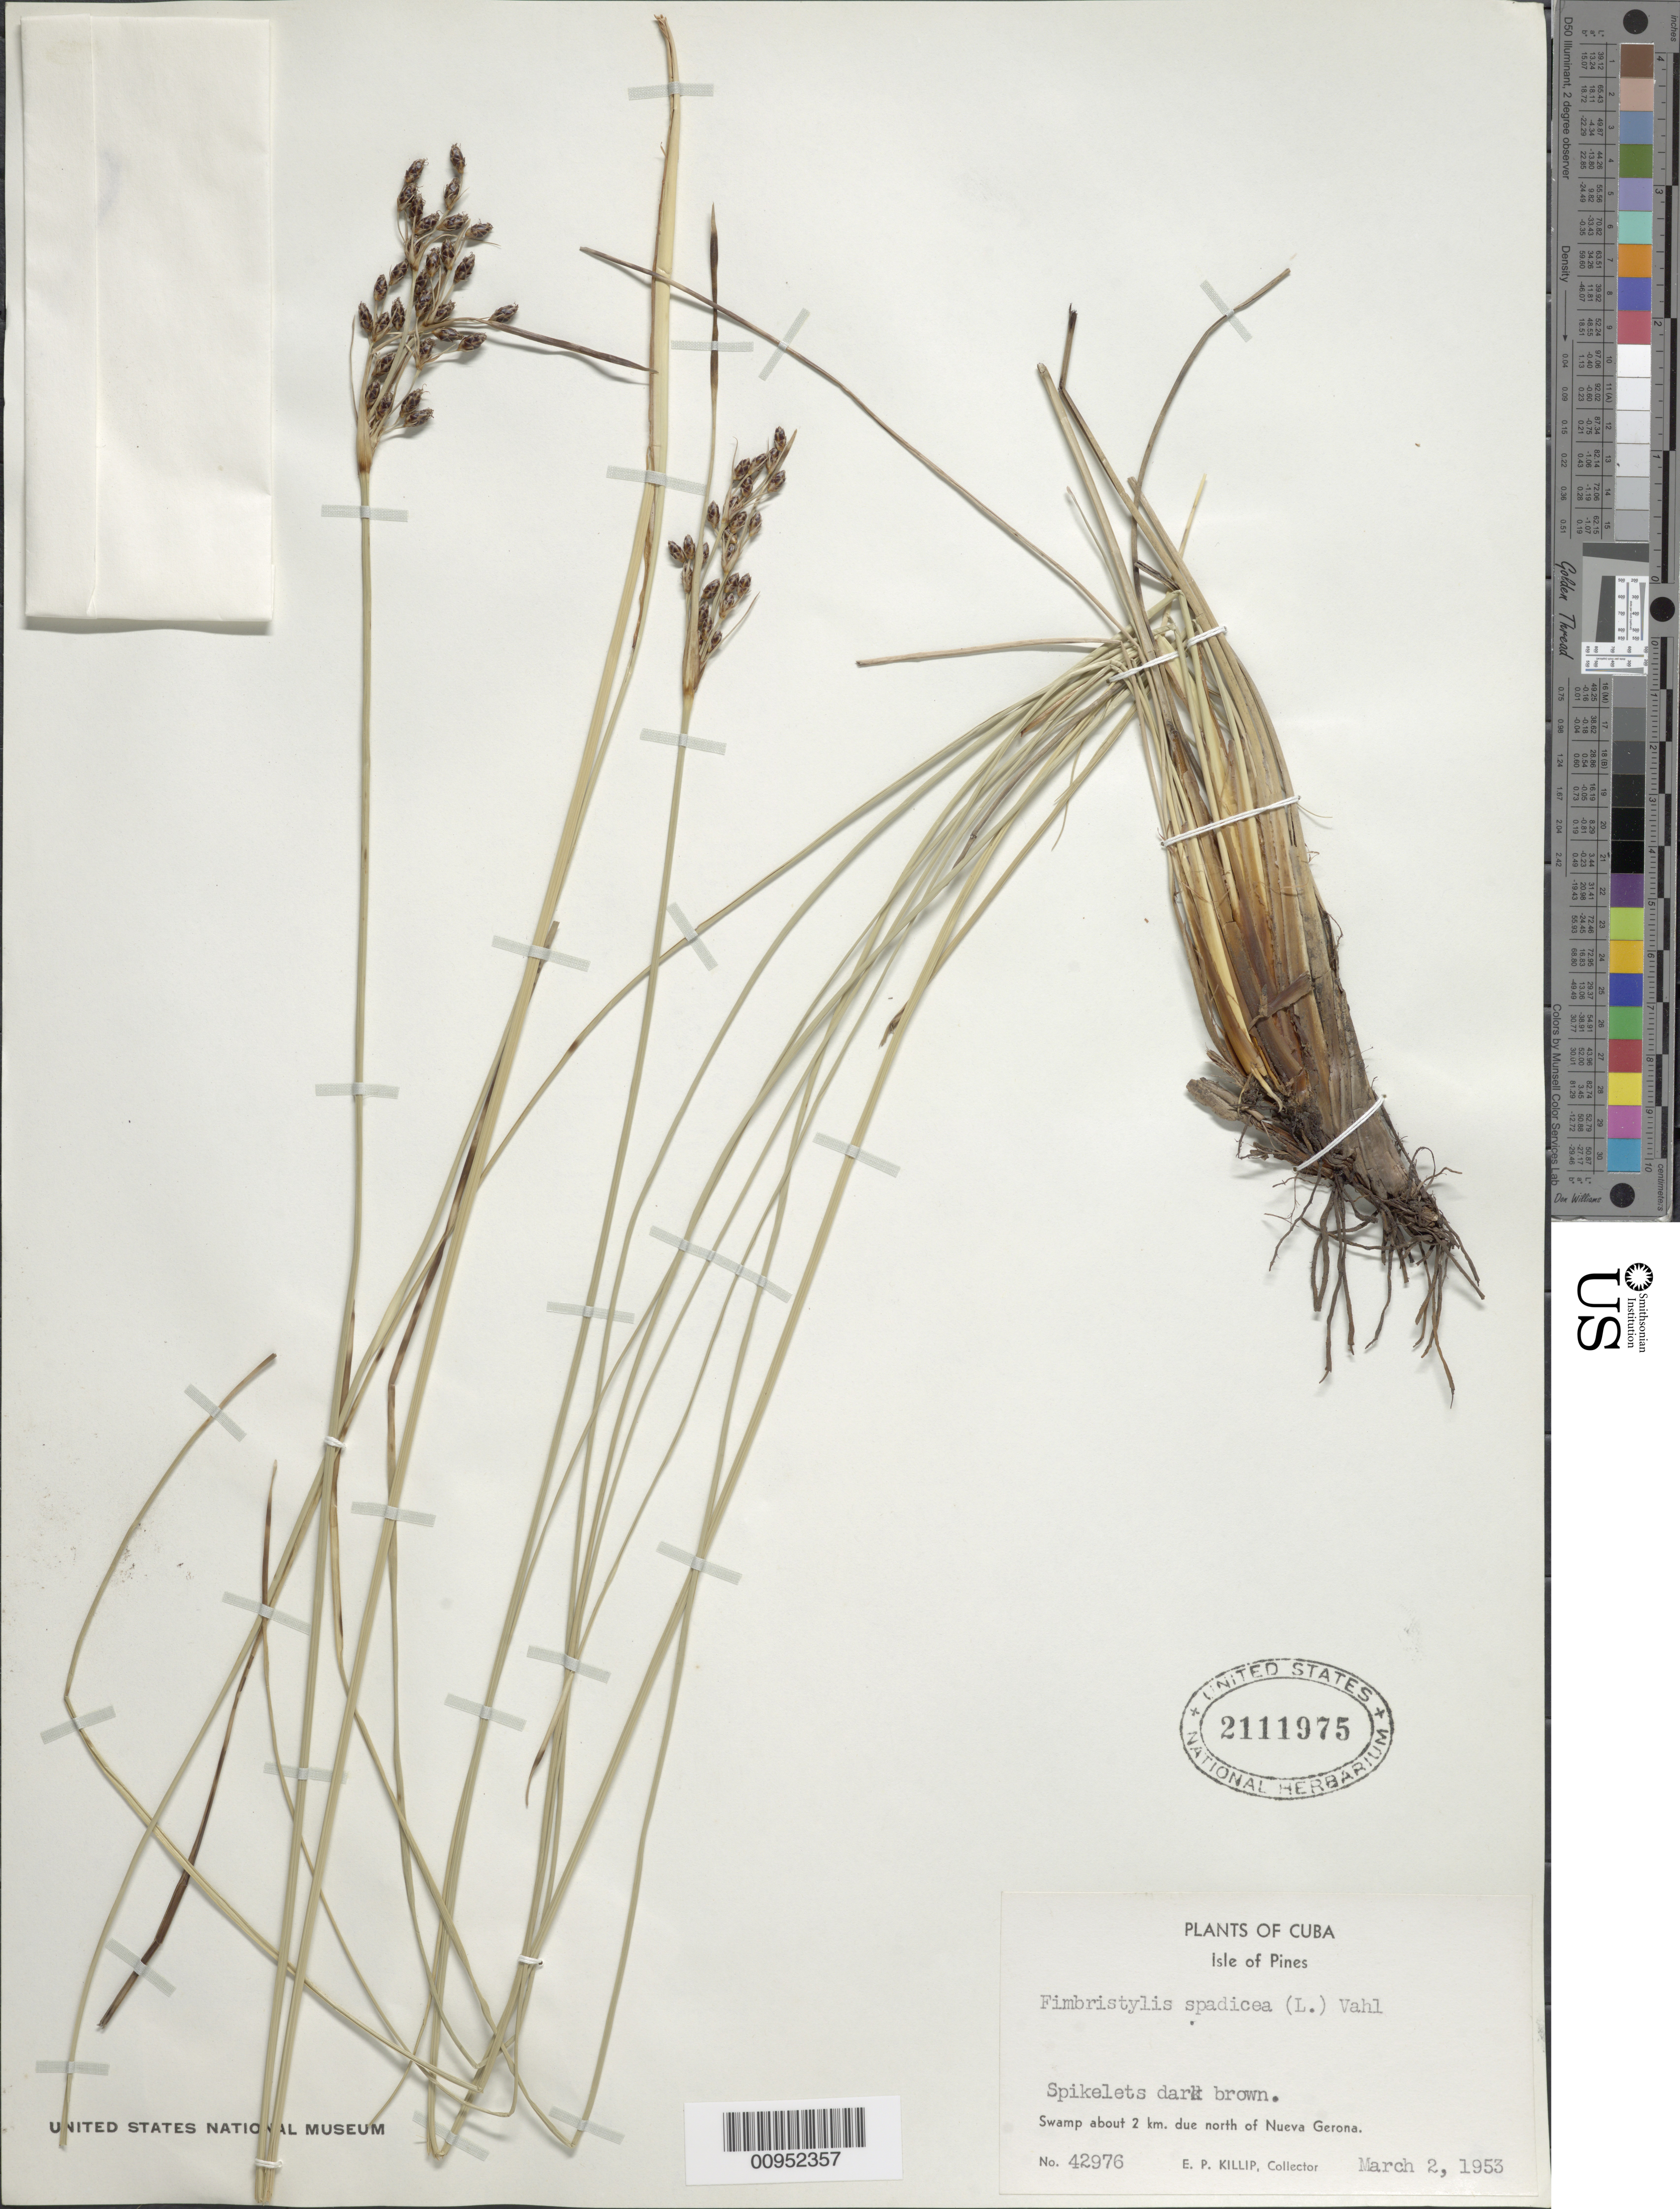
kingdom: Plantae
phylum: Tracheophyta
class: Liliopsida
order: Poales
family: Cyperaceae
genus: Fimbristylis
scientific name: Fimbristylis spadicea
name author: (L.) Vahl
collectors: E. P. Killip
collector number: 42976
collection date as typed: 02 Mar 1953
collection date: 1953-03-02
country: Cuba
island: Isla de la Juventud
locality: Swamp about 2 km due N of Nueva Gerona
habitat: Swamp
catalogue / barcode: US 2111975